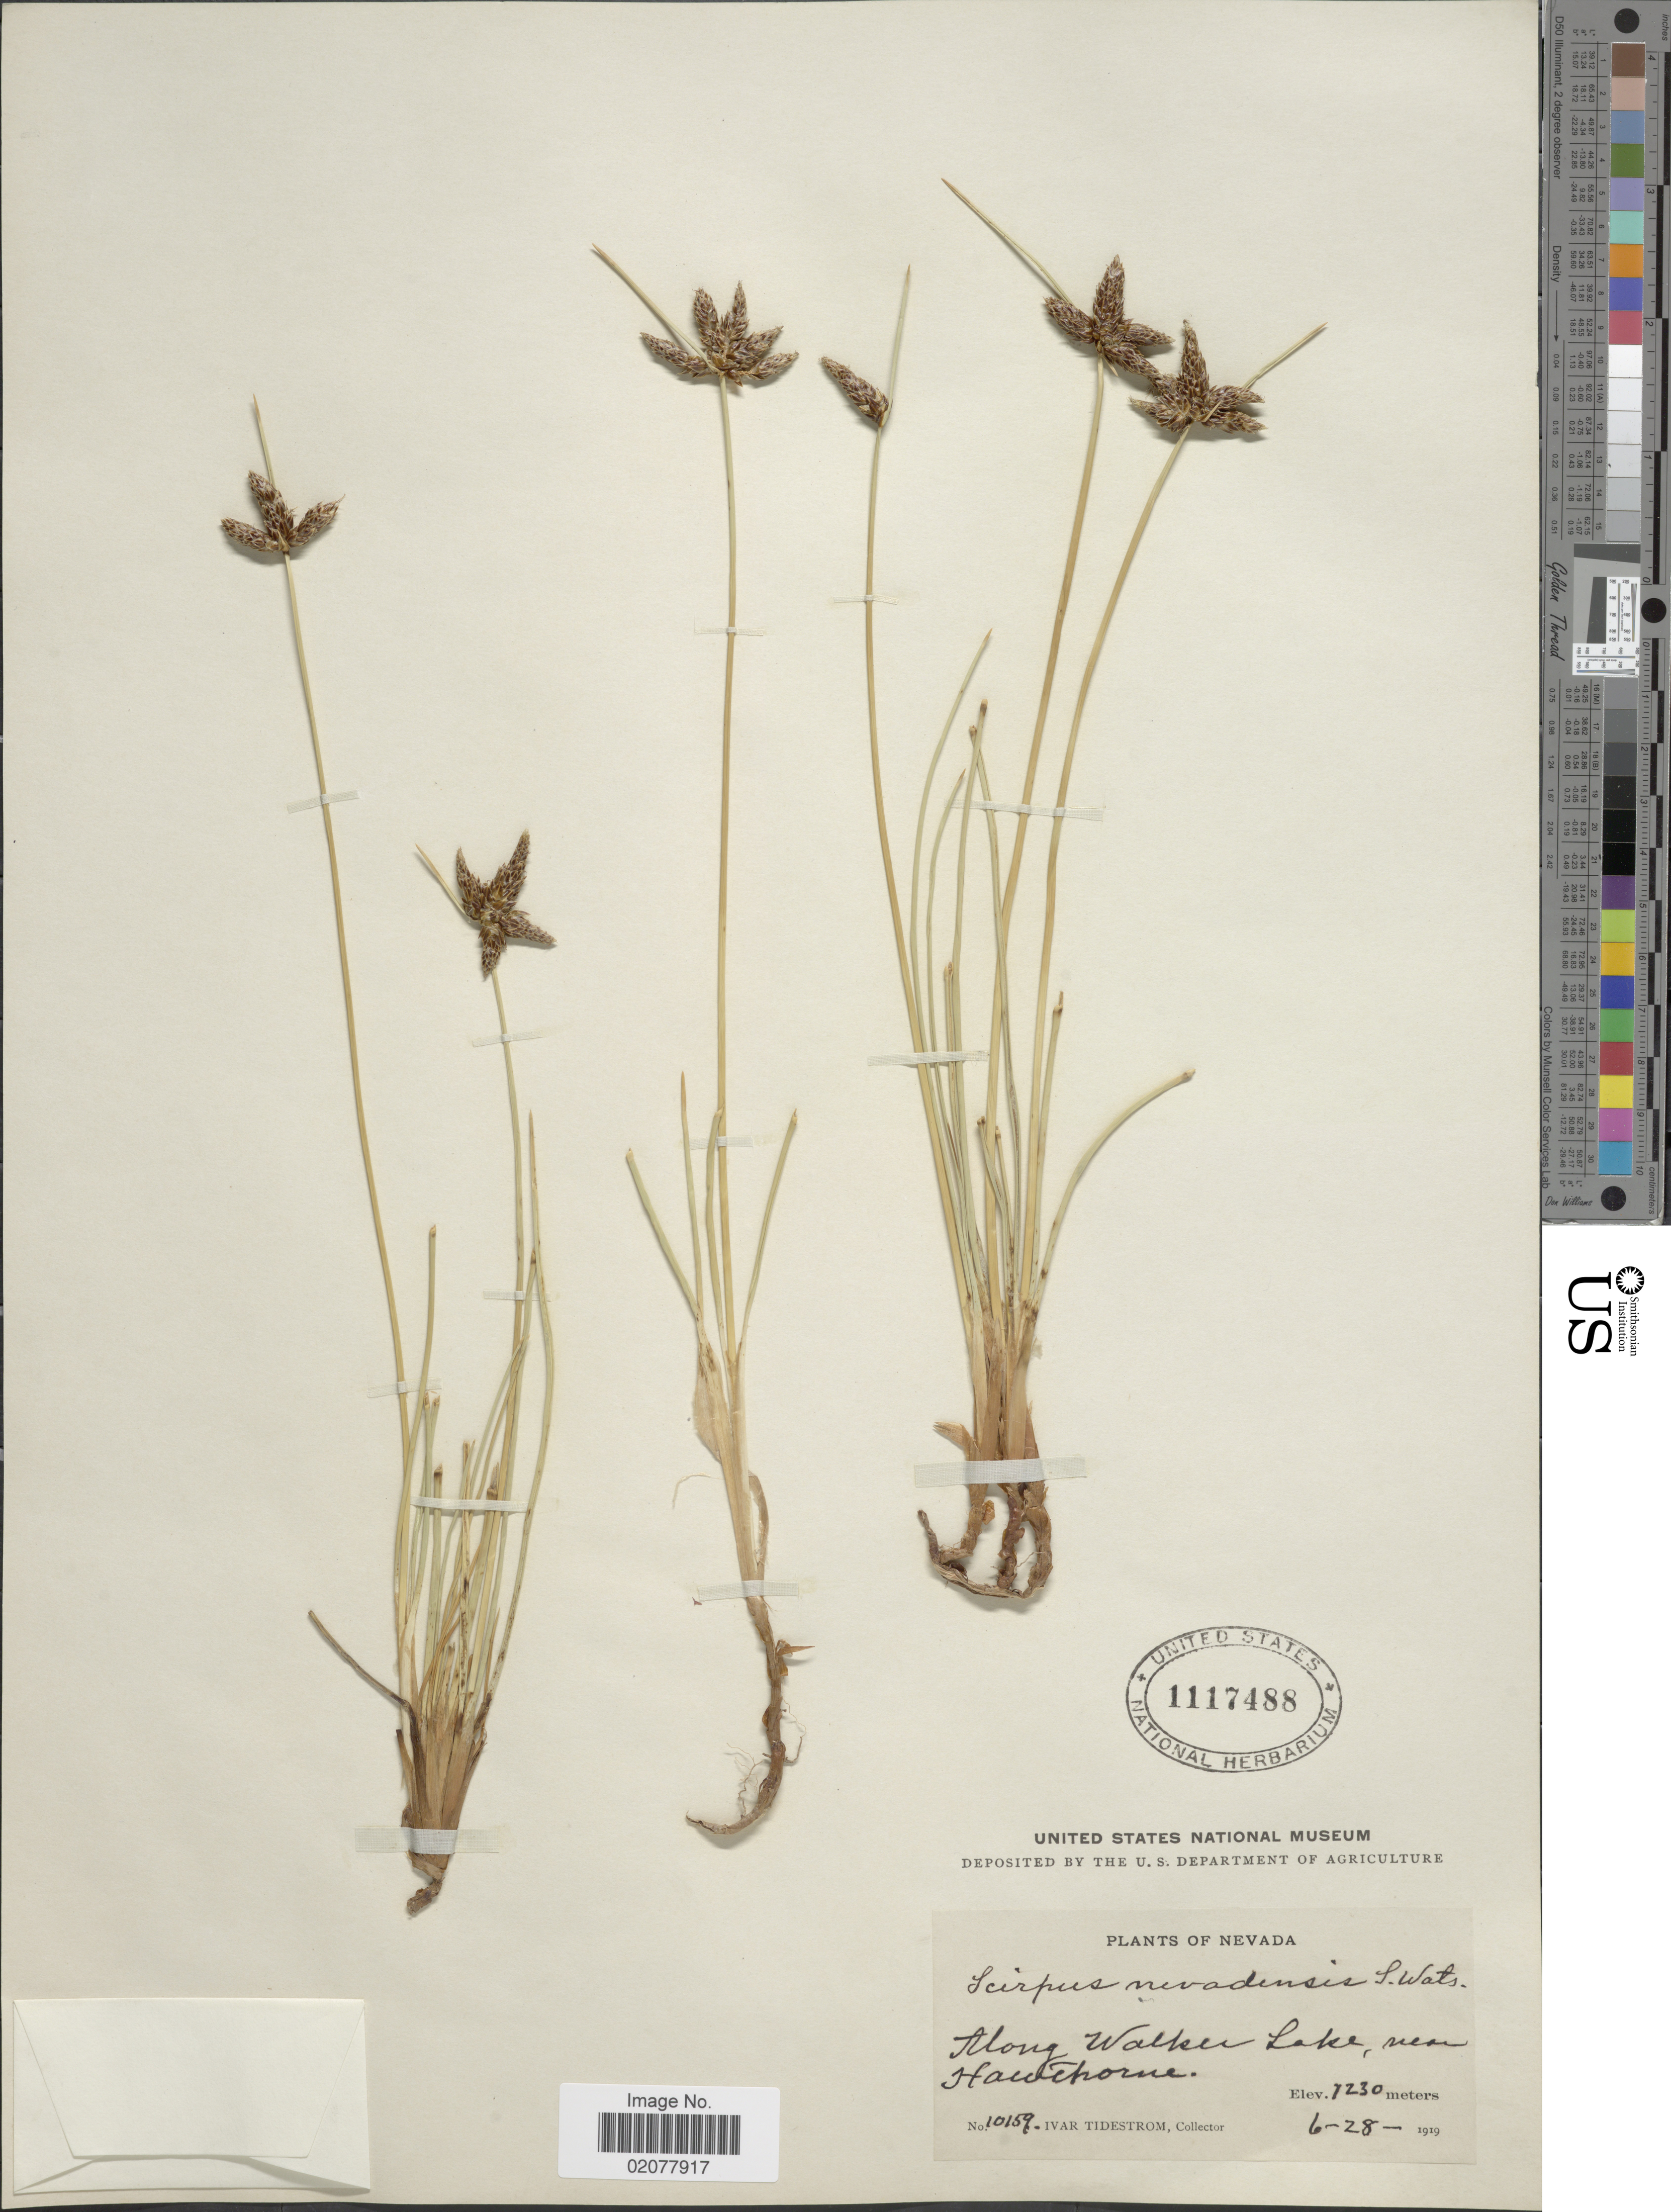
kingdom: Plantae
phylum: Tracheophyta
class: Liliopsida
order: Poales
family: Cyperaceae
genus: Amphiscirpus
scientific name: Amphiscirpus nevadensis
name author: (S. Watson) Oteng-Yeb.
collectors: I. F. Tidestrom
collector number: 10159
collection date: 1919-06-28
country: United States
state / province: Nevada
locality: Along Walker Lake, near Hawthorne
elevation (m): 1230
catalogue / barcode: US 1117488